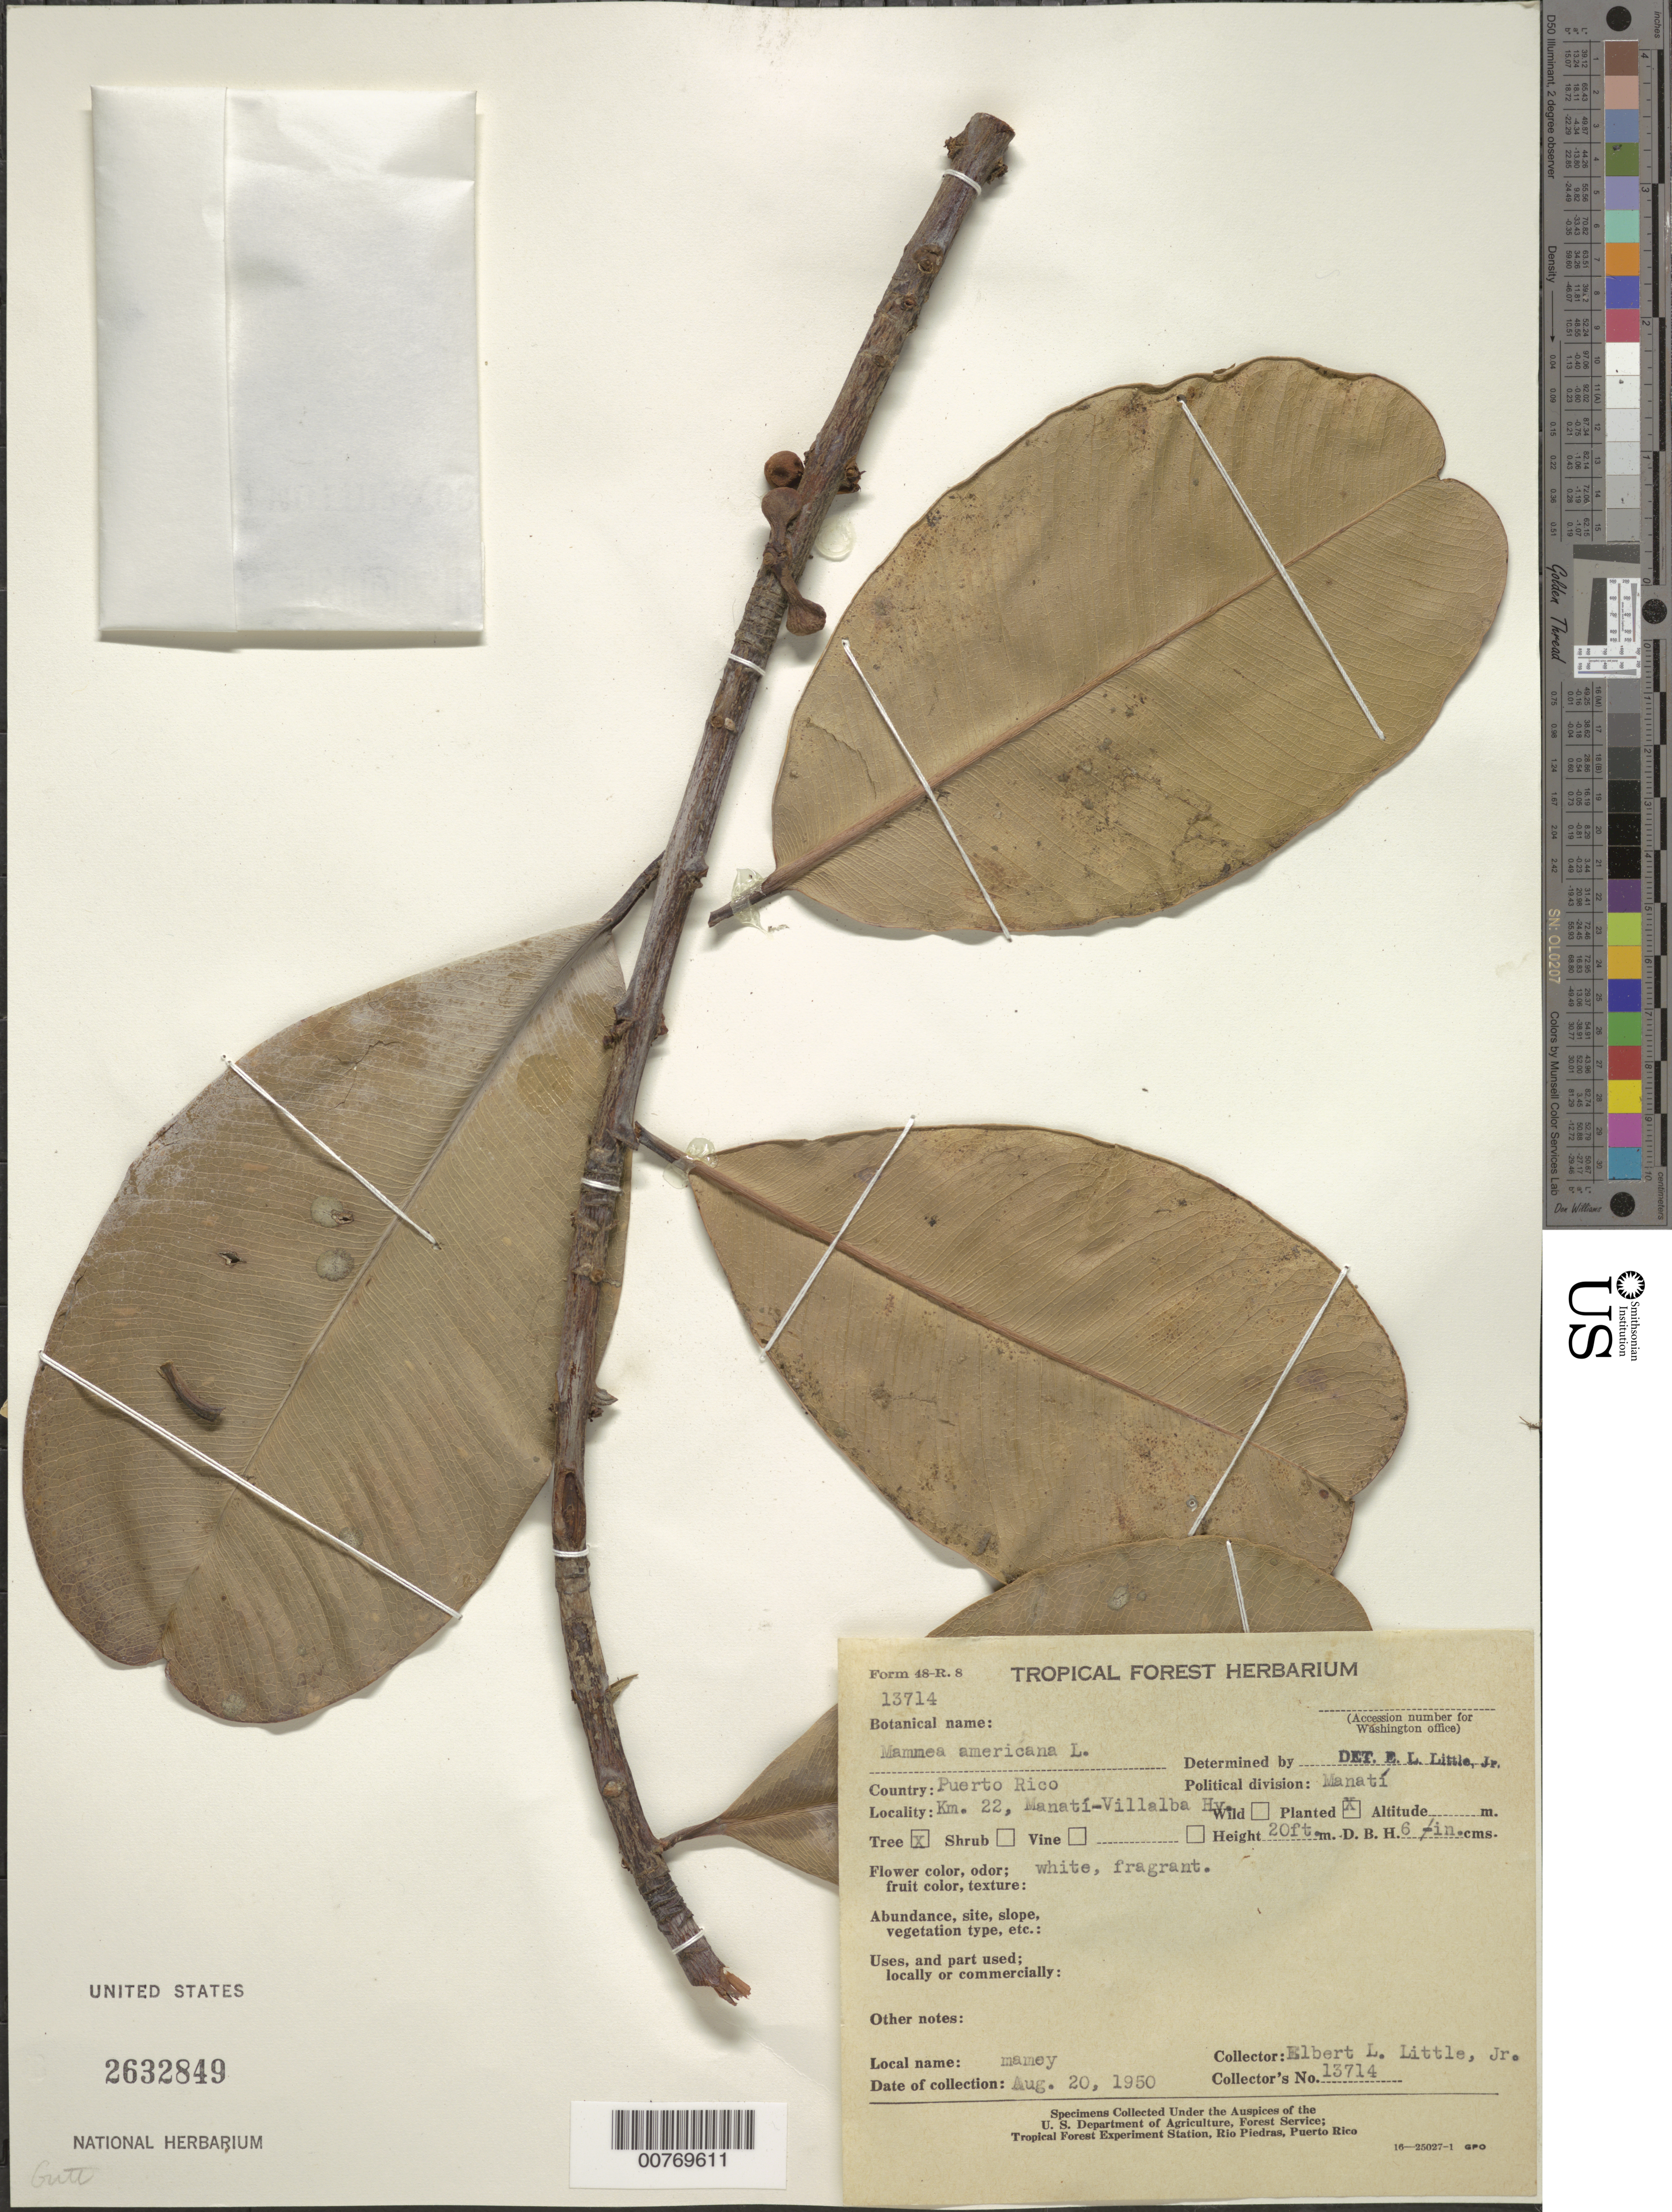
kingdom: Plantae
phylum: Tracheophyta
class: Magnoliopsida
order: Malpighiales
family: Calophyllaceae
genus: Mammea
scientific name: Mammea americana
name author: L.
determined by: Little, Elbert L., Jr., (FSSR), United States Department of Agriculture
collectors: E. L. Little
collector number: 13714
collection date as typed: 20 Aug 1950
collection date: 1950-08-20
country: Puerto Rico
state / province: Manatí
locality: Manatí, Km. 22, Manatí-Villalba Hy.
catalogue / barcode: US 2632849